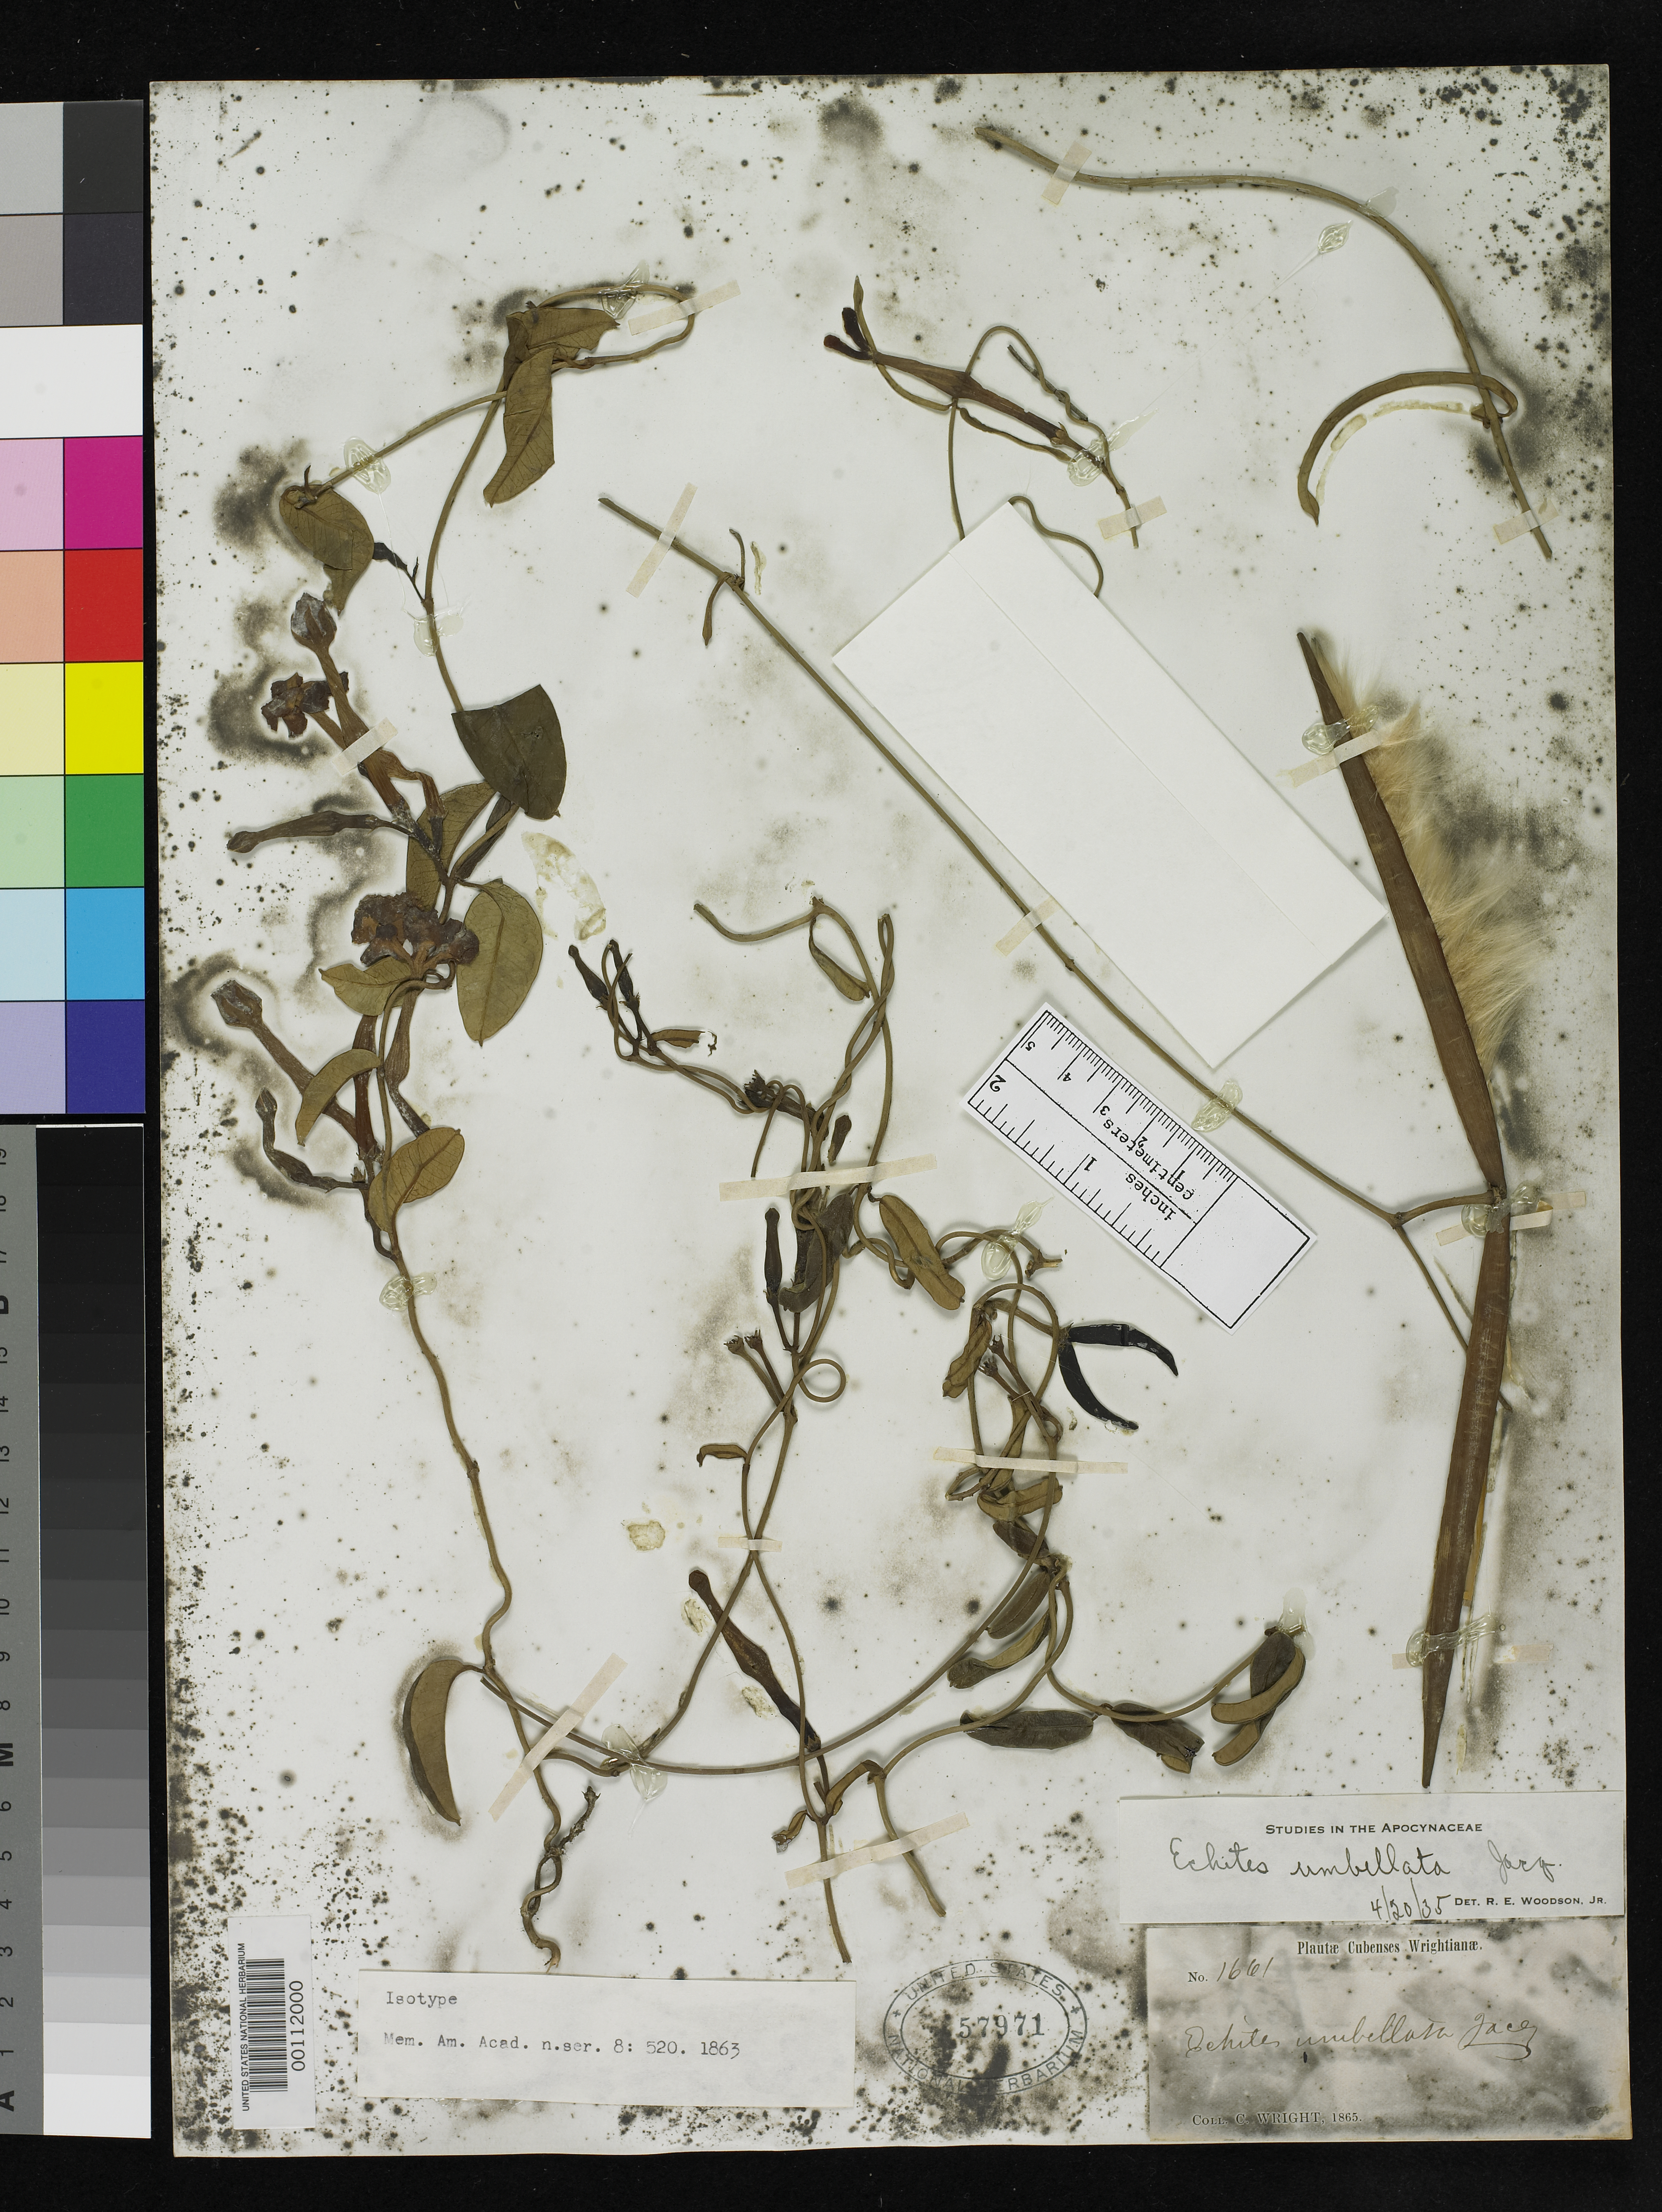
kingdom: Plantae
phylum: Tracheophyta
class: Magnoliopsida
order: Gentianales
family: Apocynaceae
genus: Echites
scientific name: Echites umbellata var. longiflora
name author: Griseb.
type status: Isotype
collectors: C. Wright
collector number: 1661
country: Cuba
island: Greater Antilles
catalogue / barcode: US 57971